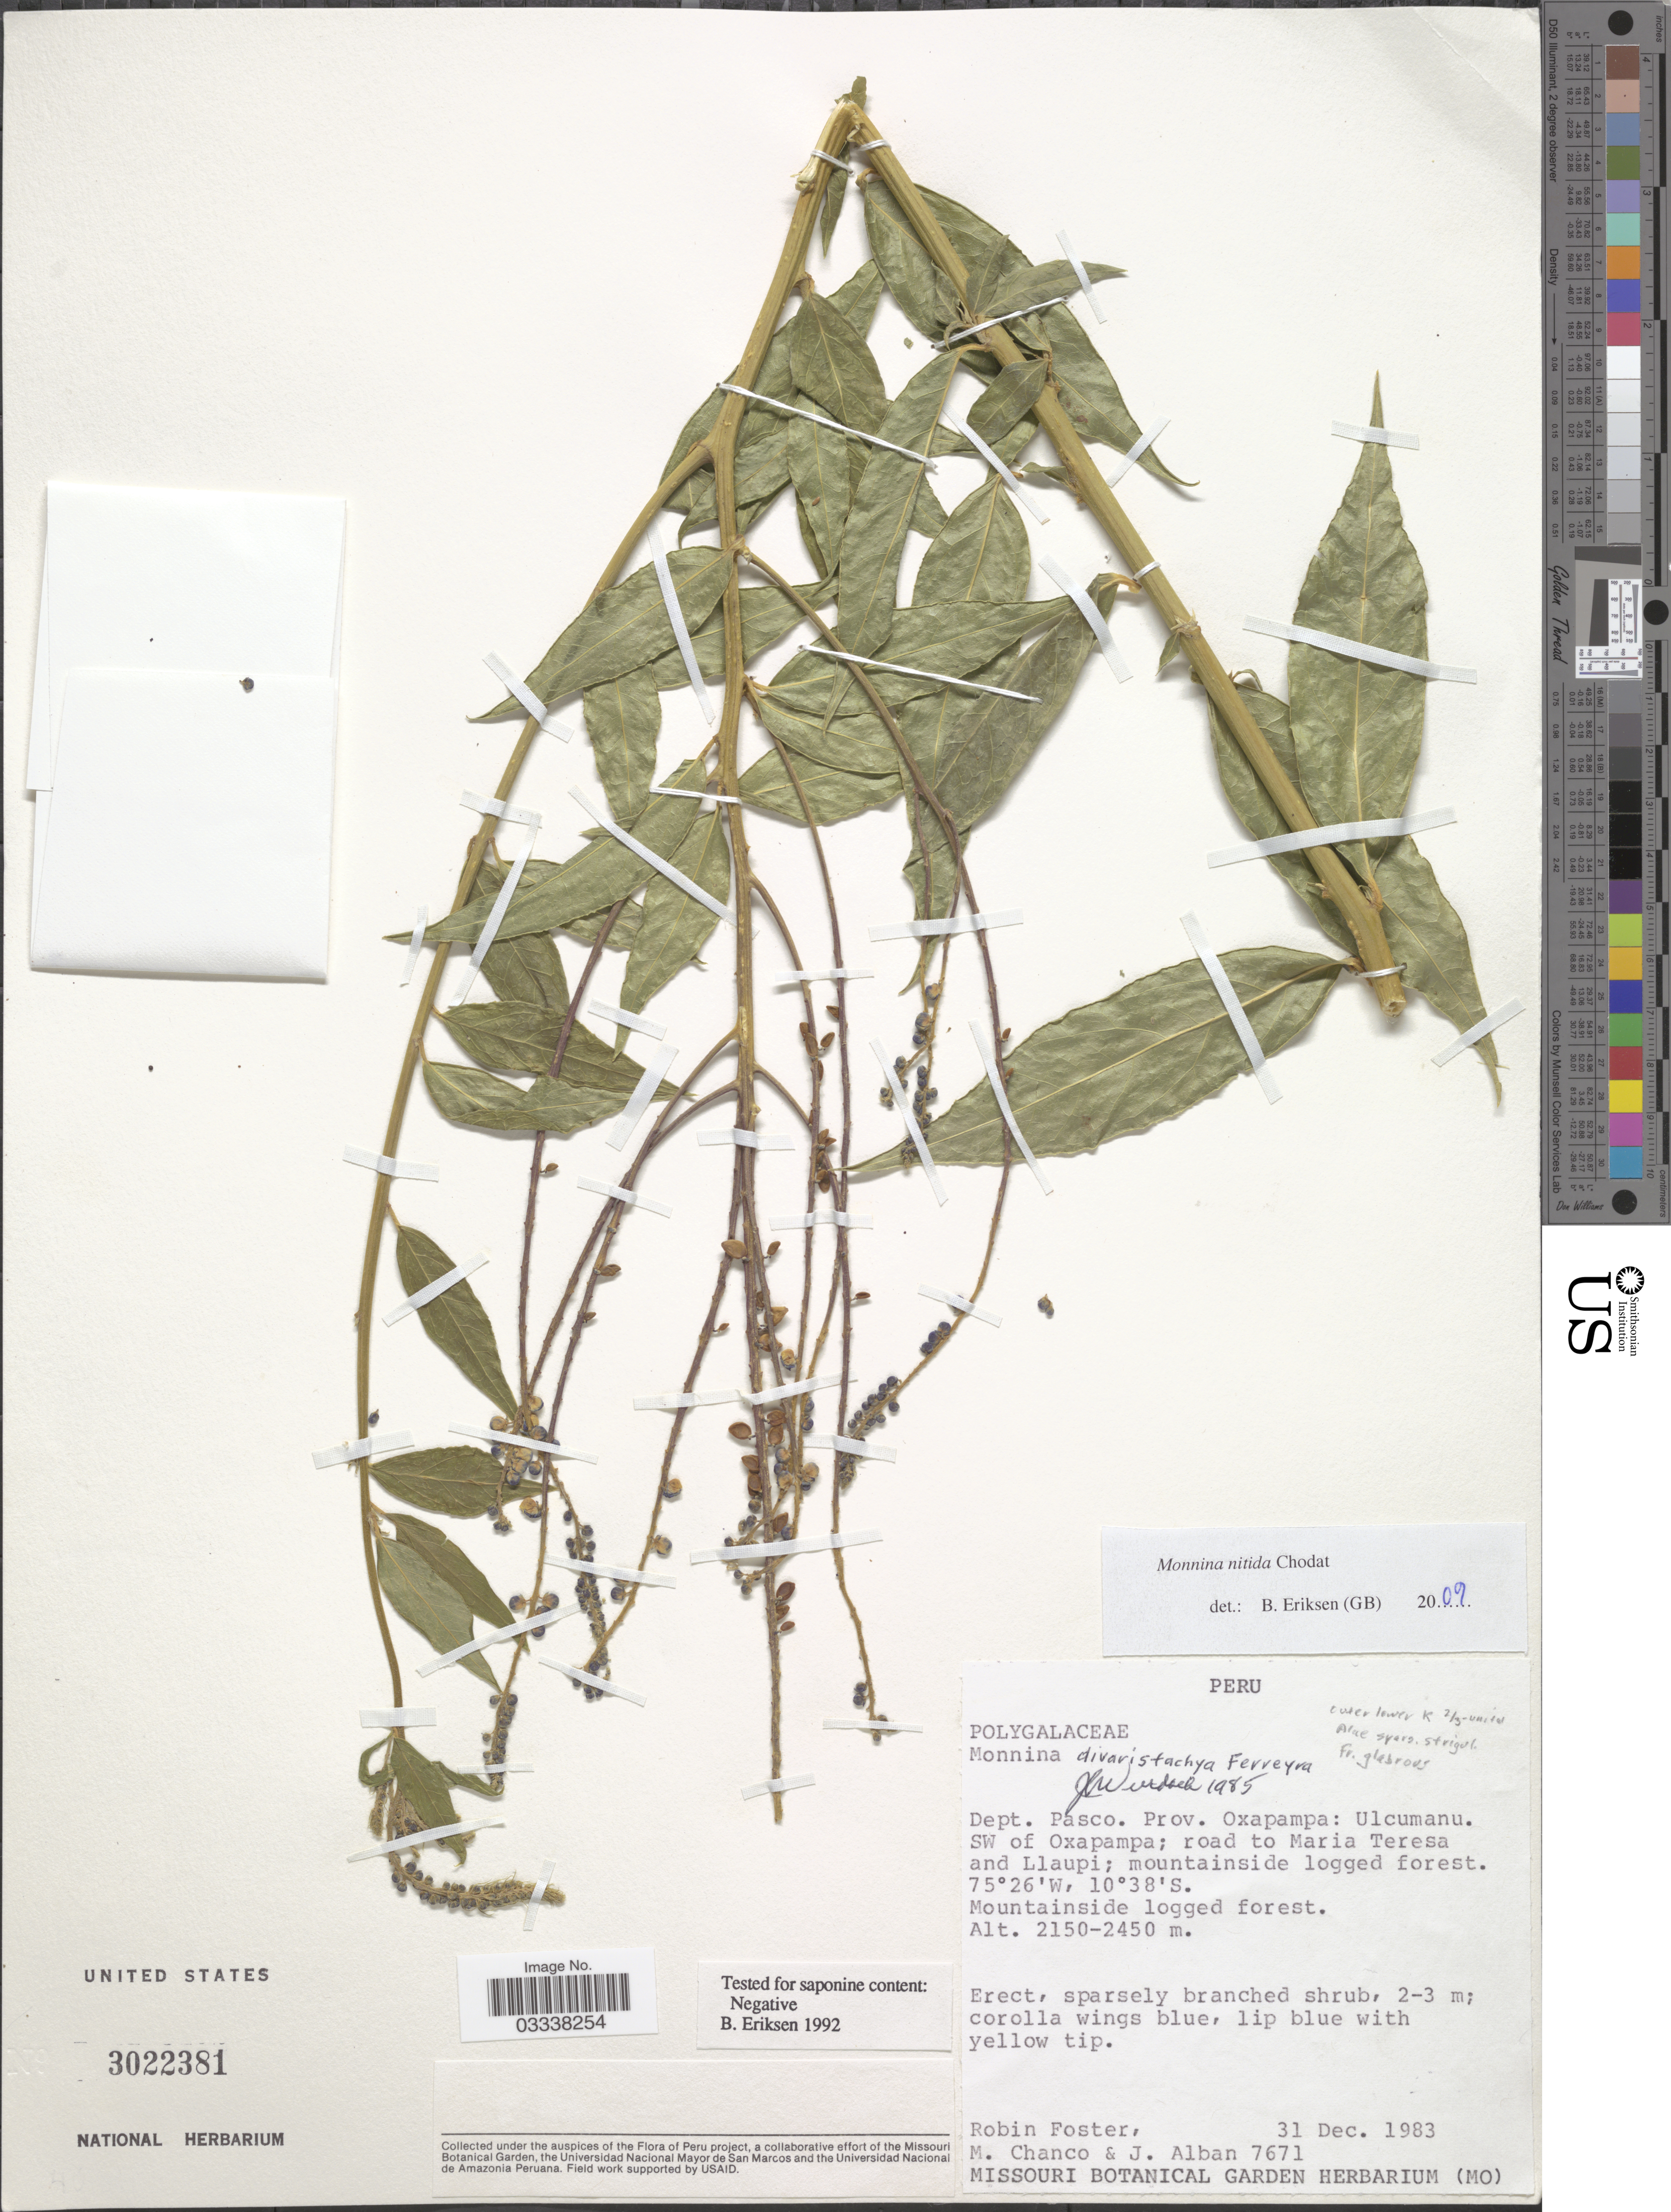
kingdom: Plantae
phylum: Tracheophyta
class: Magnoliopsida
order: Fabales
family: Polygalaceae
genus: Monnina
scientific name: Monnina nitida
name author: Chodat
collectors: R. B. Foster, M. Chanco & J. Alban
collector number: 7671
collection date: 1983-12-31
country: Peru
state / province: Pasco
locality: Dept. Pasco. Prov. Oxapampa: Ulcumanu. SW of Oxapampa; road to Maria Teresa and Llaupi.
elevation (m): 2150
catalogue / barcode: US 3022381